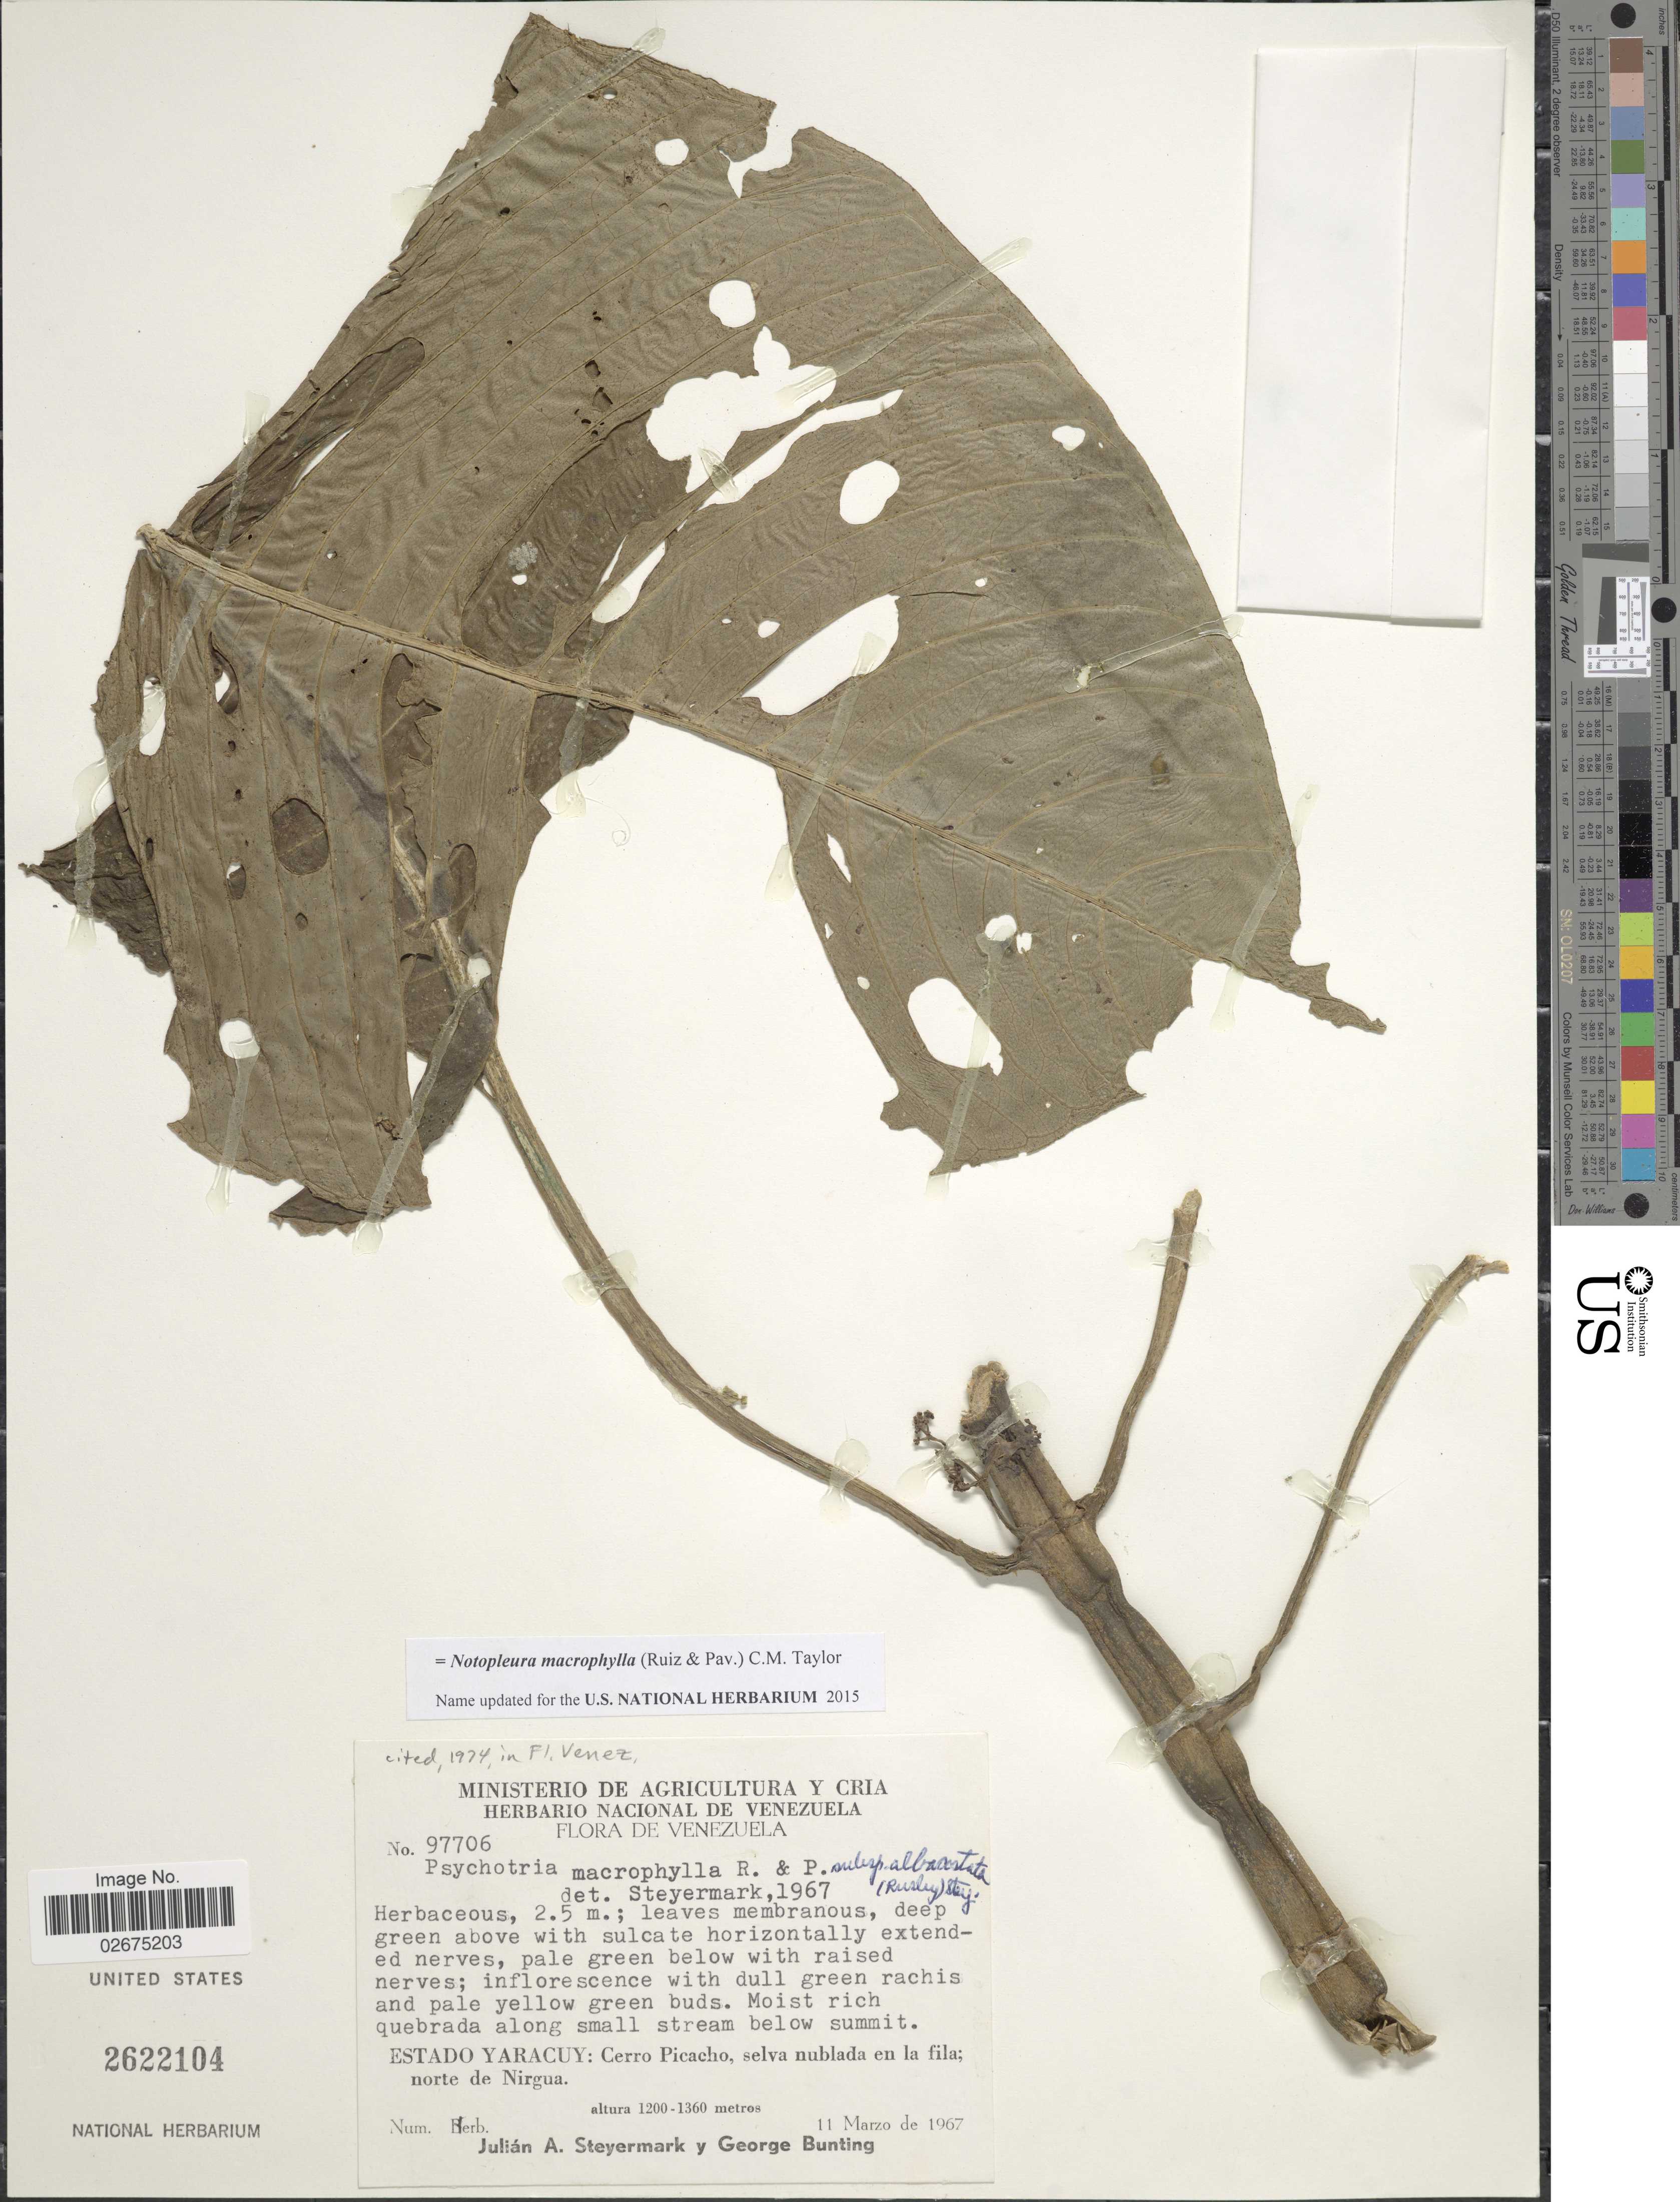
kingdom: Plantae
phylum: Tracheophyta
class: Magnoliopsida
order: Gentianales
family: Rubiaceae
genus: Notopleura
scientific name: Notopleura macrophylla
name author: (Ruiz & Pav.) C.M. Taylor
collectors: J. Steyermark & G. S. Bunting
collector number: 97706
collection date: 1967-03-11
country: Venezuela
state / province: Yaracuy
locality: Cerro Picacho, selva nublada en la fila; norte de Nirgua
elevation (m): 1200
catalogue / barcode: US 2622104